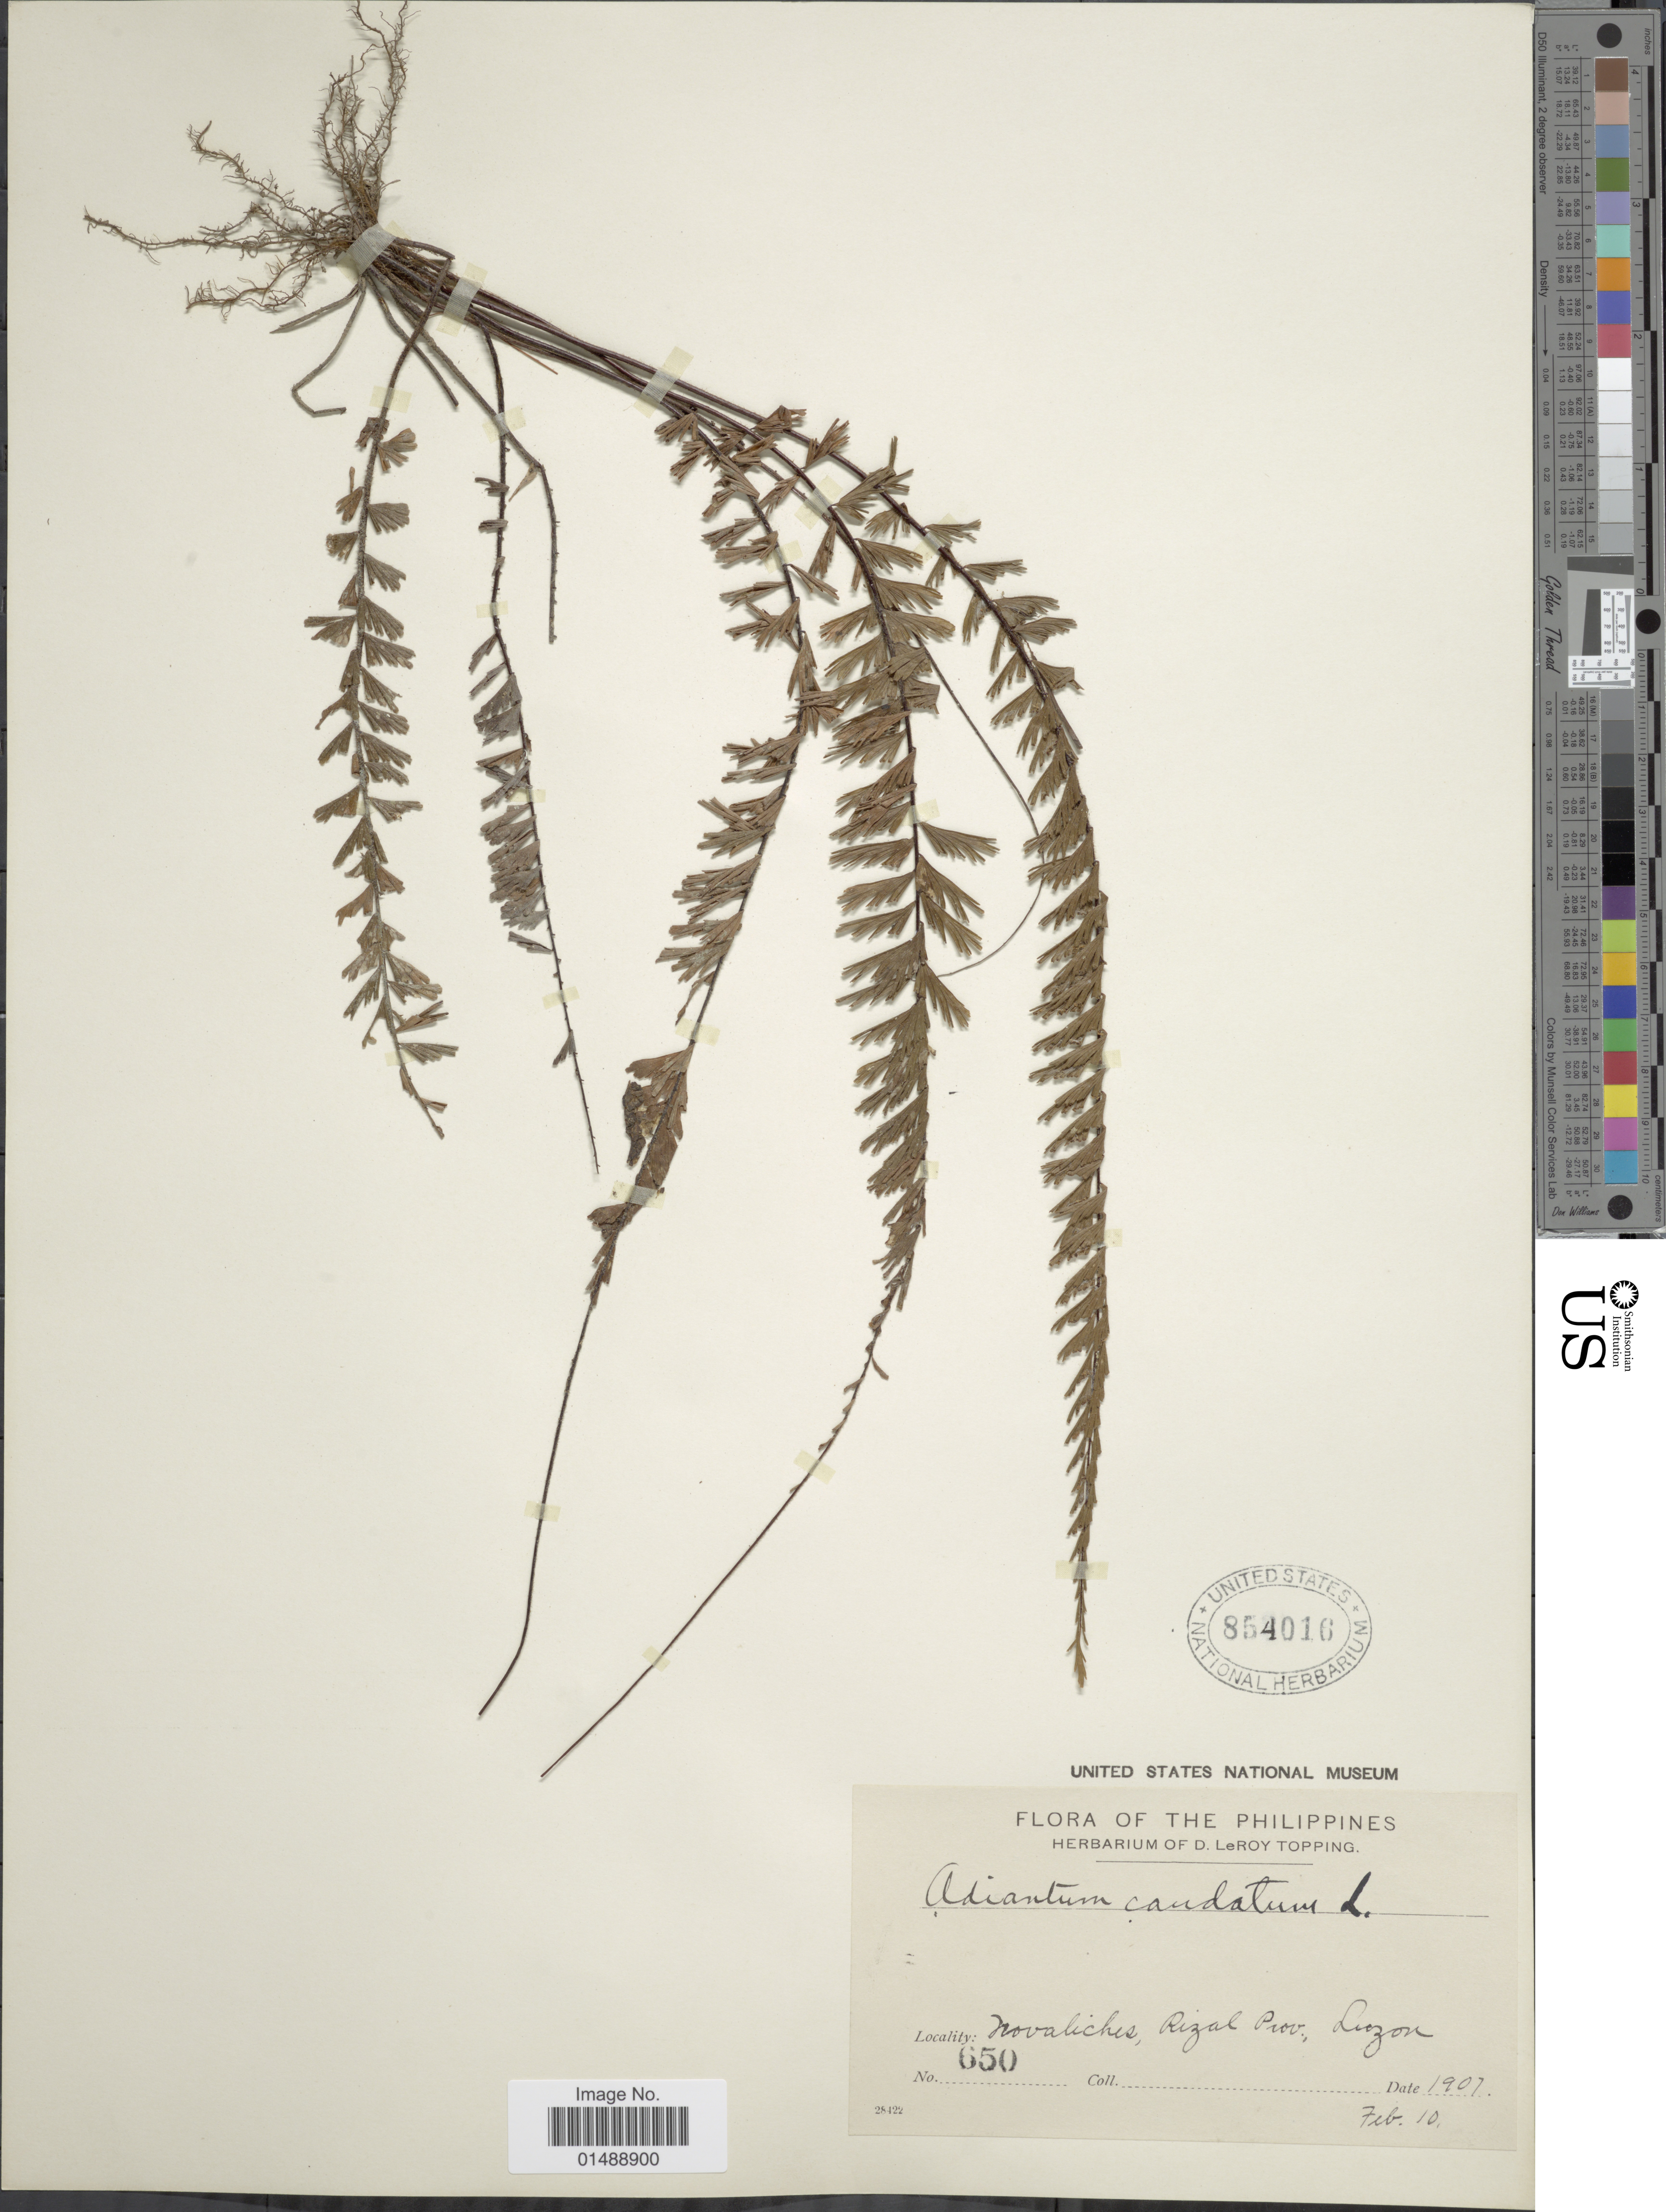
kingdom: Plantae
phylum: Tracheophyta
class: Polypodiopsida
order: Polypodiales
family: Pteridaceae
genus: Adiantum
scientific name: Adiantum caudatum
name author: L.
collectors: ex herb. D. LeRoy Topping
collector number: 650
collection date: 1907-02-10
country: Philippines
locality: Novaliches, Rizal Prov., Luzon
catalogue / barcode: US 854016